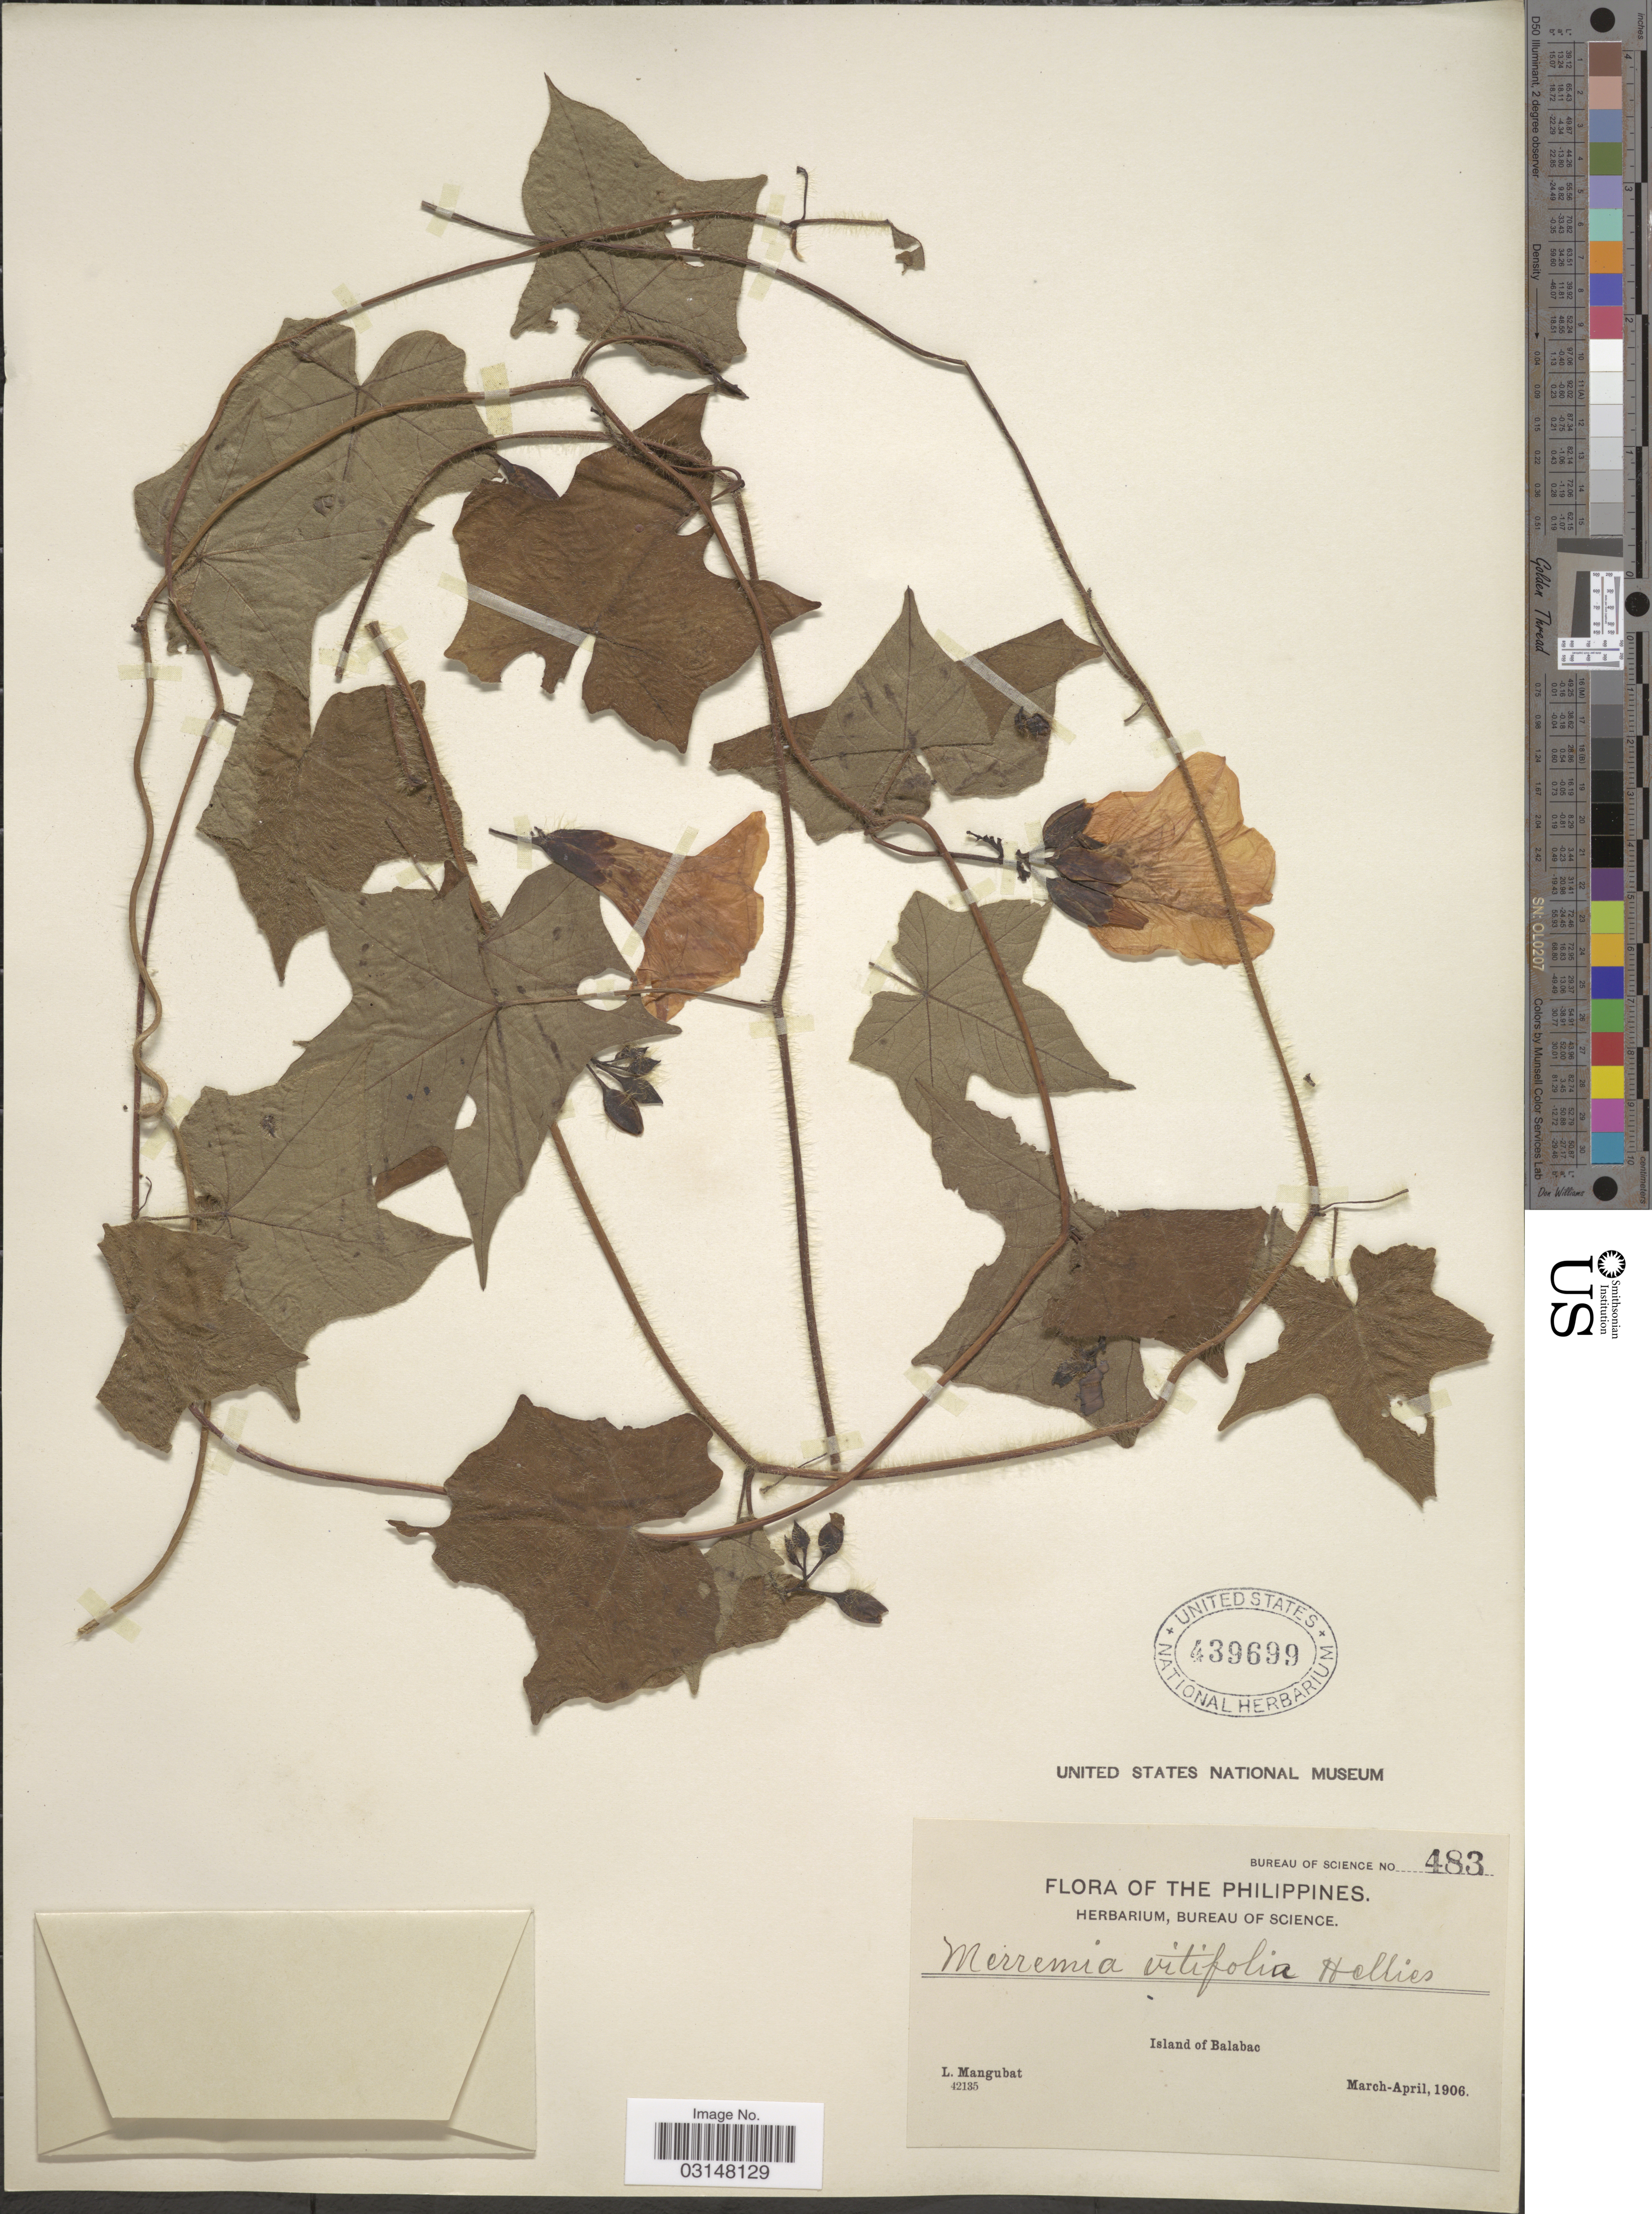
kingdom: Plantae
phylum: Tracheophyta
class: Magnoliopsida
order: Solanales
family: Convolvulaceae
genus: Distimake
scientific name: Distimake vitifolius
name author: (Burm. f.) Pisuttimarn & Petrongari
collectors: L. Mangubat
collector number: Bureau of Science 483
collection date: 1906-03/1906-04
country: Philippines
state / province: Mimaropa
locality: Island of Balabac.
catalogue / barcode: US 439699